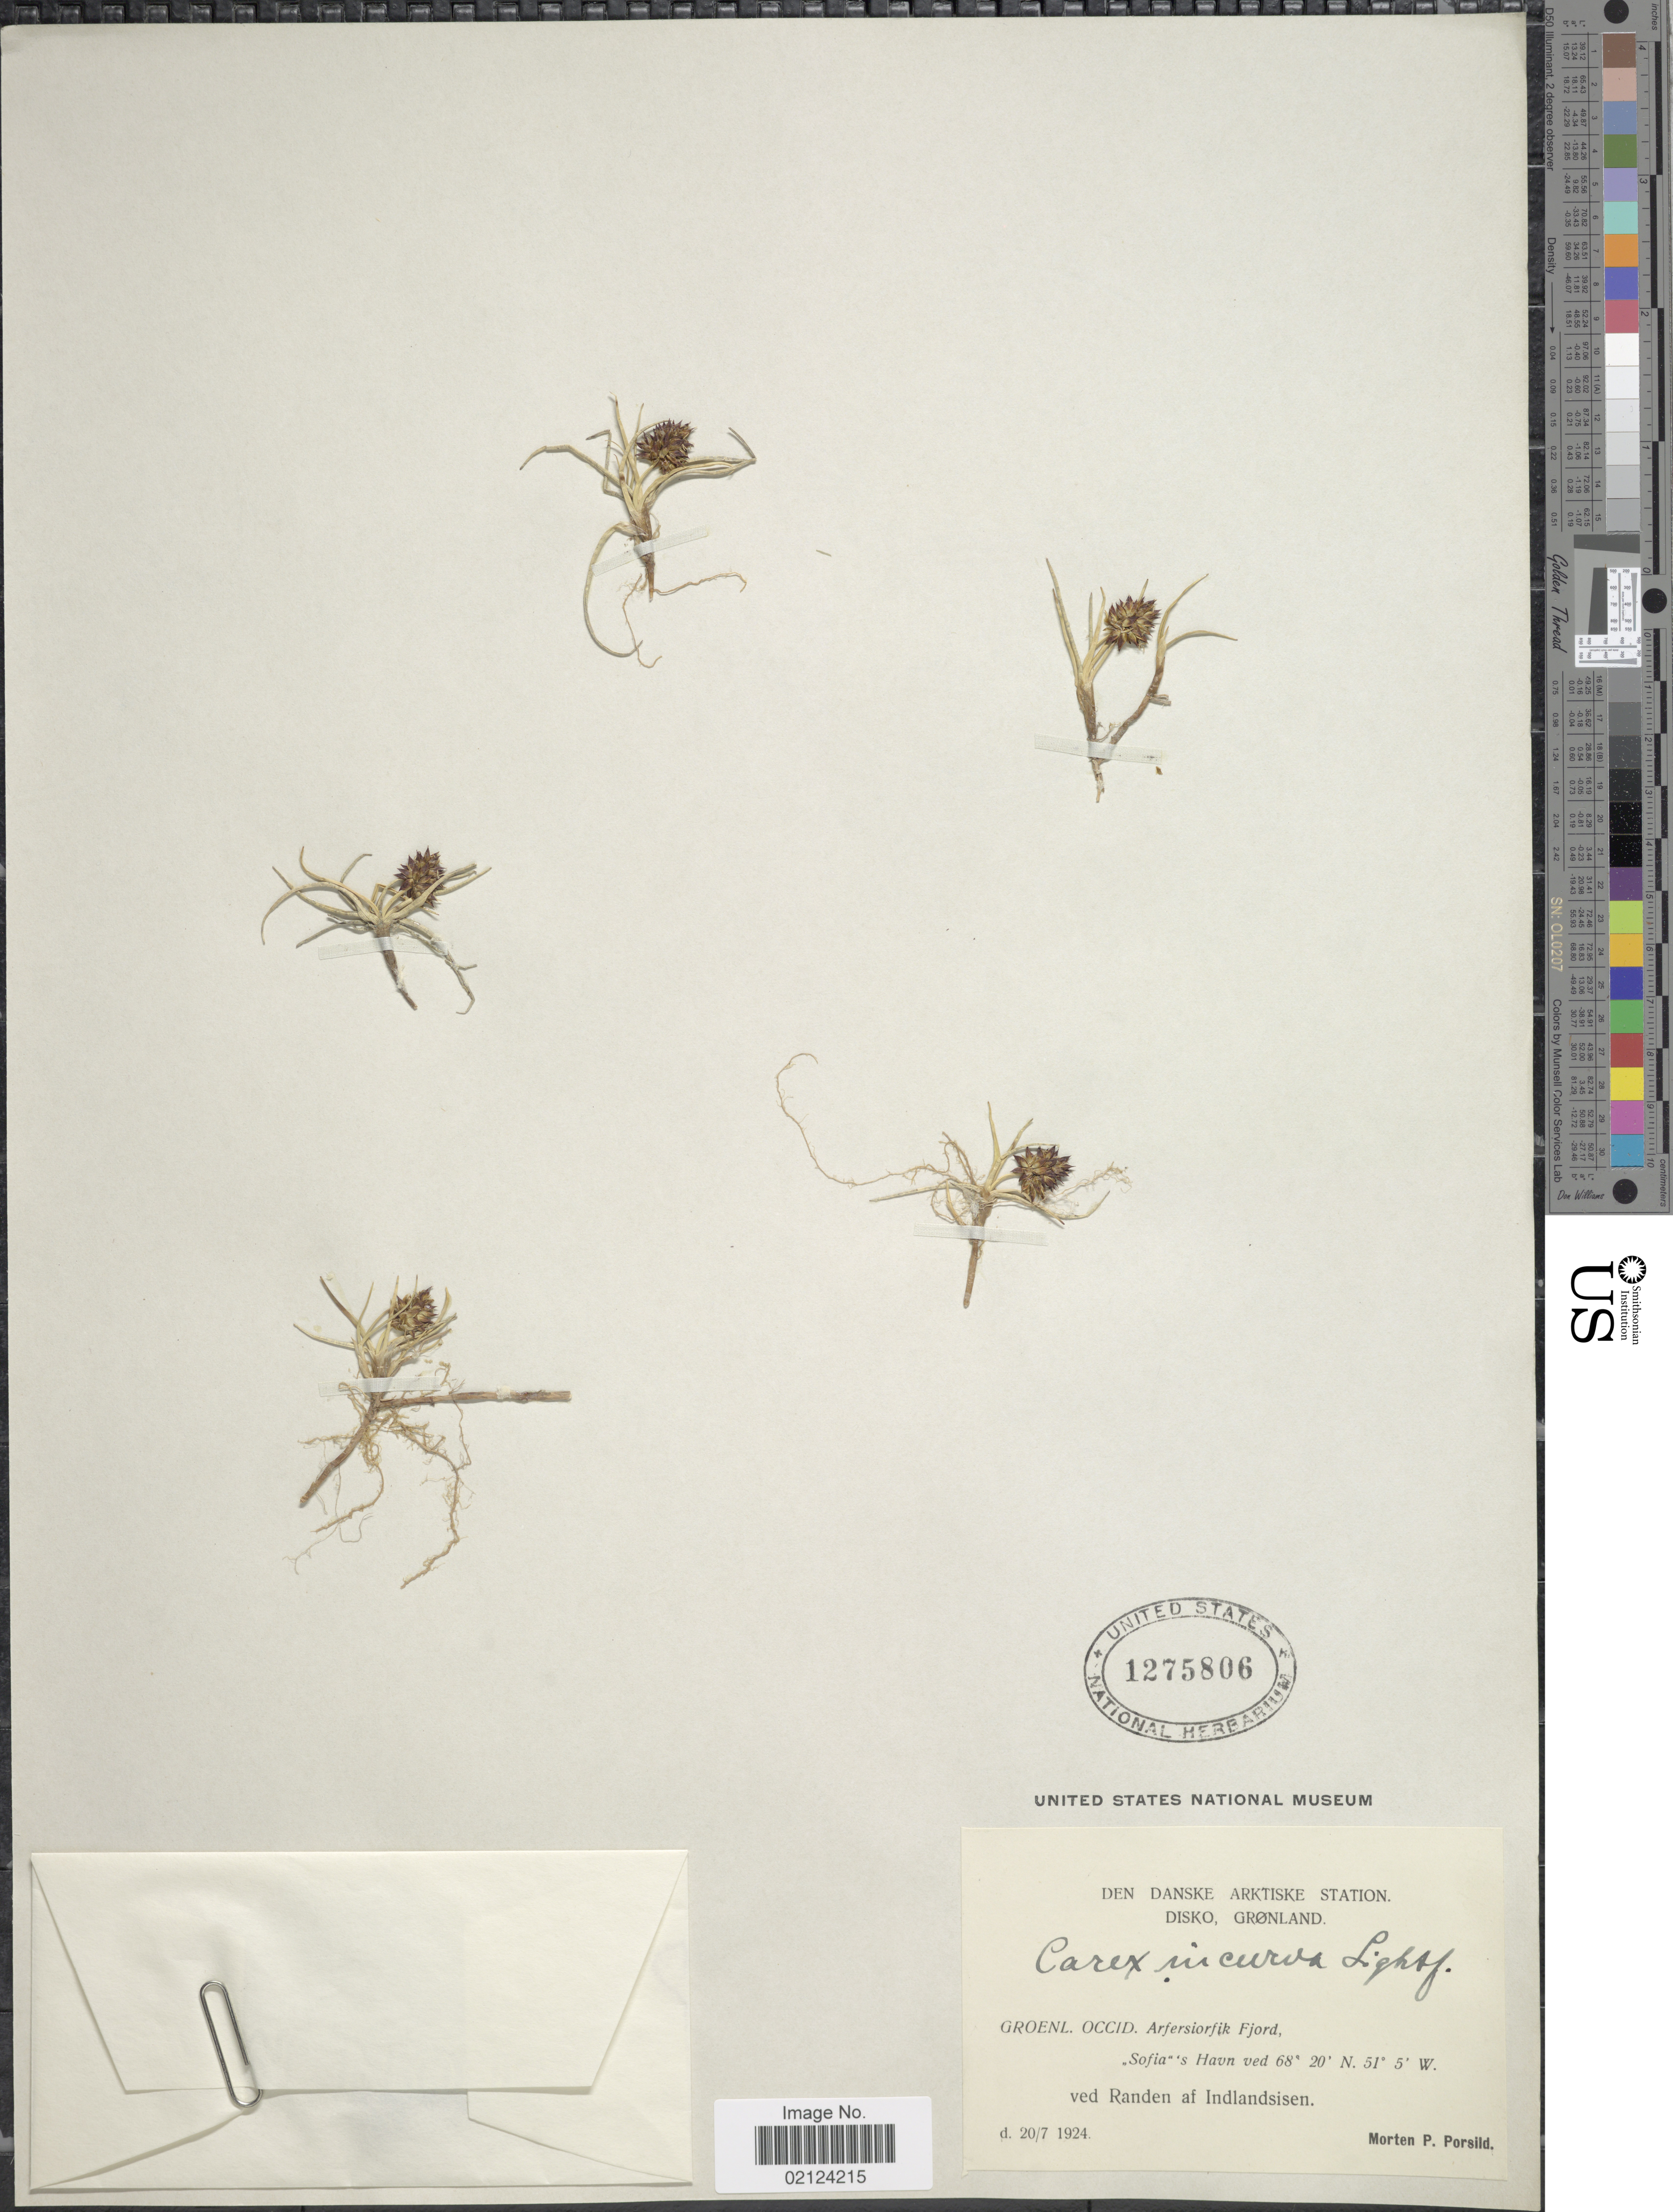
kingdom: Plantae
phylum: Tracheophyta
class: Liliopsida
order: Poales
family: Cyperaceae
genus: Carex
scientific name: Carex maritima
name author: Gunnerus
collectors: M. P. Porsild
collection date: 1924-07-20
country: Greenland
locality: Groenl. Occid. Arfersiorfik Fjorf, "Sofia"'s Havn ved. Ved Randen af Indlandsisen.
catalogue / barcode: US 1275806